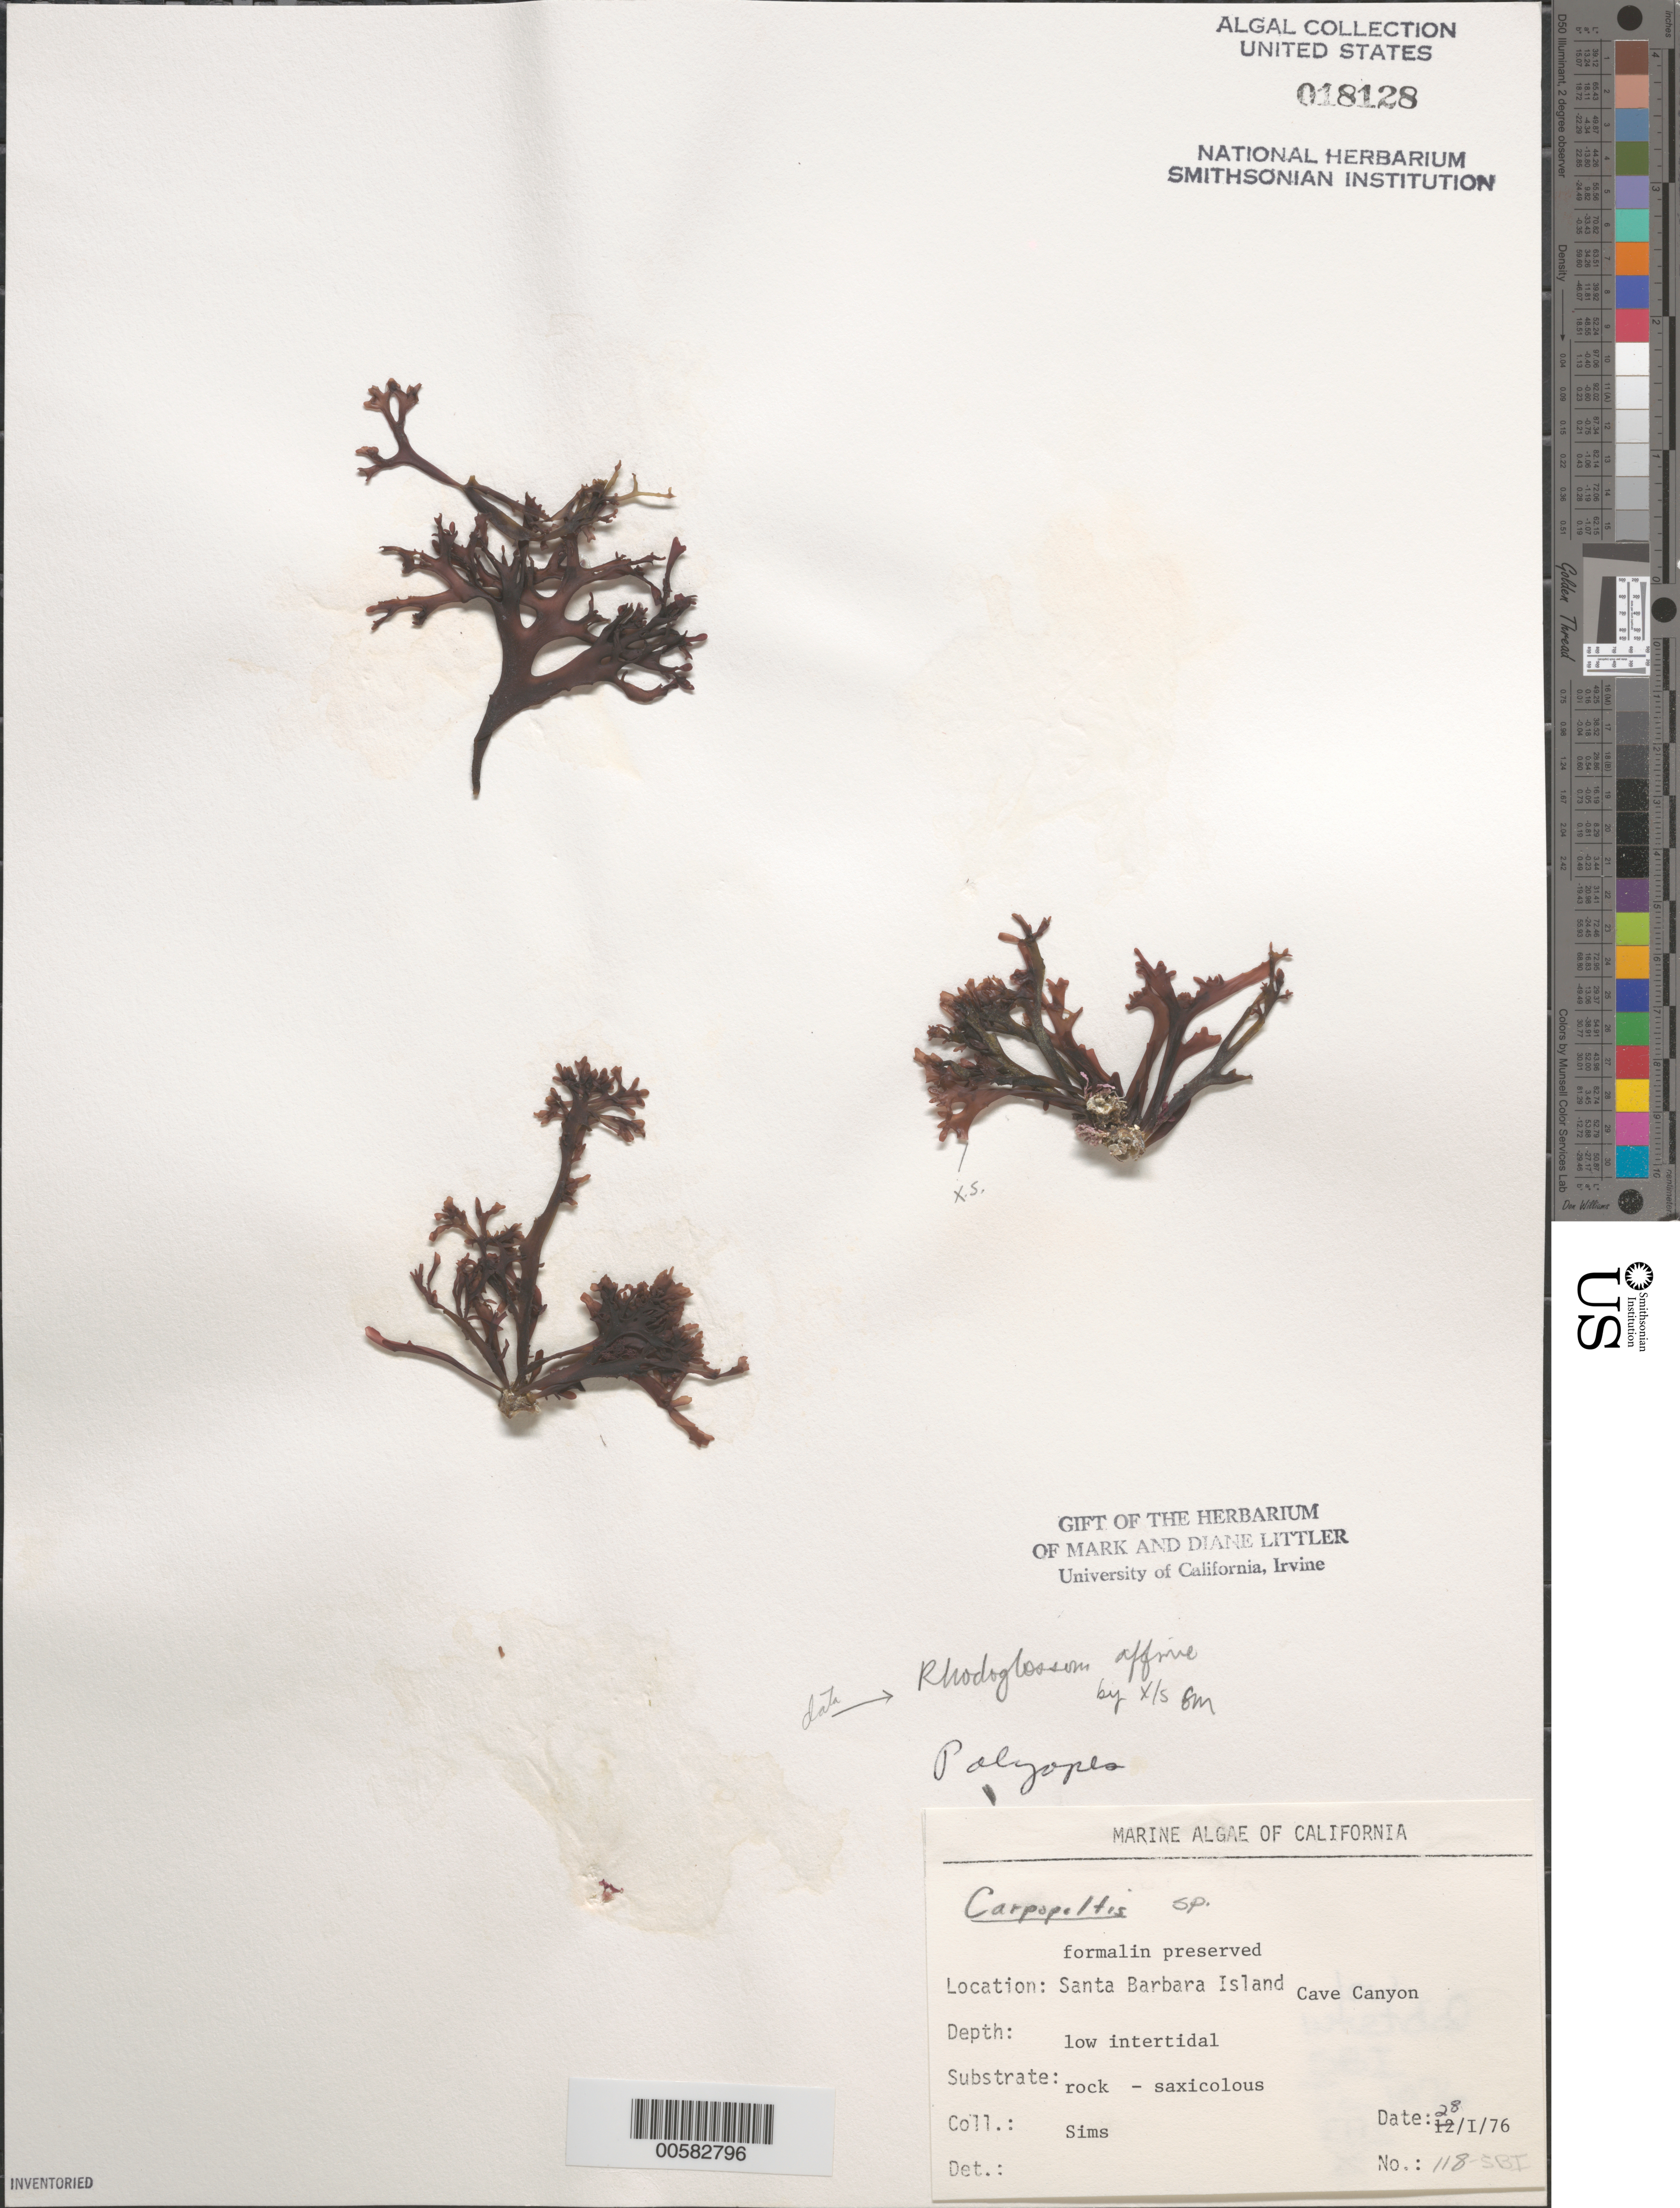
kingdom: Plantae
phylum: Rhodophyta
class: Florideophyceae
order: Gigartinales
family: Gigartinaceae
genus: Mazzaella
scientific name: Mazzaella affinis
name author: (Harvey) Fredericq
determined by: Algae name updating Project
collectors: R. H. Sims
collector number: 118-sbi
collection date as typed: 28 Jan 1976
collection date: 1976-01-28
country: United States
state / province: California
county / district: Santa Barbara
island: Santa Barbara Island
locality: Cave Canyon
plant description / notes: BLM-SOCALBIGHT Rocky Intertidal Survey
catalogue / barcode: US 18128